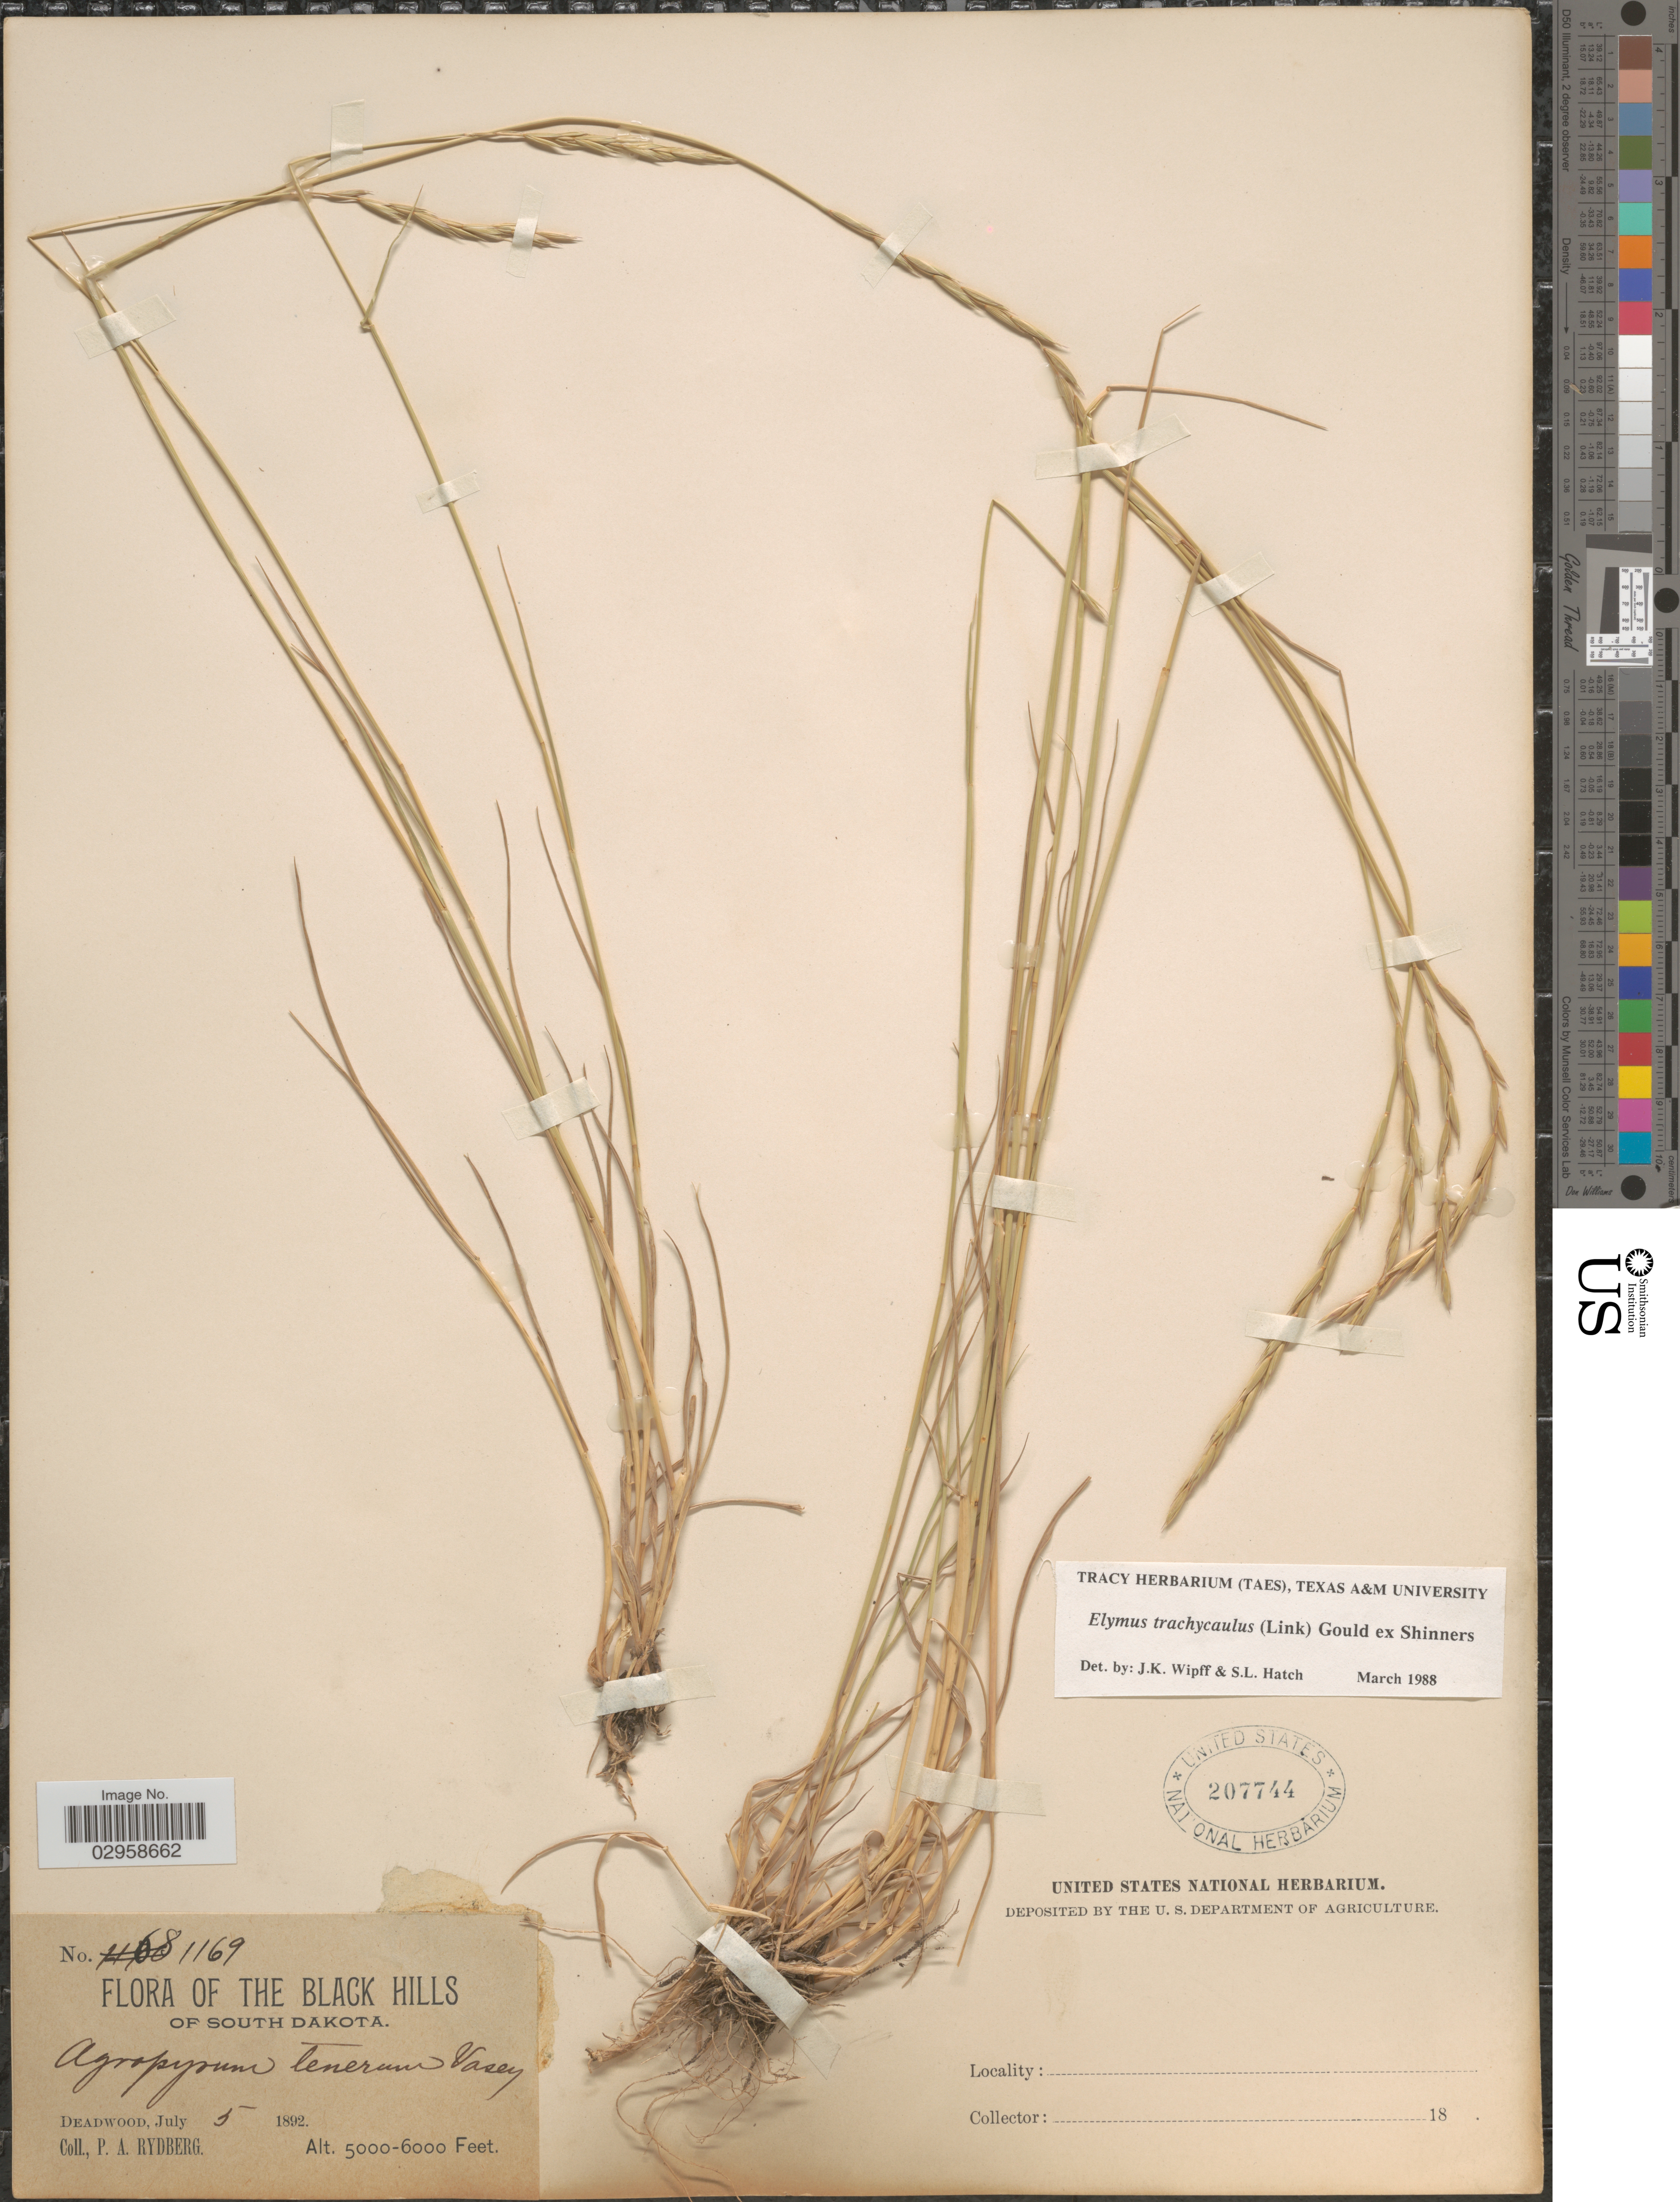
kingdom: Plantae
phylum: Tracheophyta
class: Liliopsida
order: Poales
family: Poaceae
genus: Elymus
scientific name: Elymus trachycaulus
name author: (Link) Gould ex Shinners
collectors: P. A. Rydberg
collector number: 1169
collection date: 1892-07-05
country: United States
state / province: South Dakota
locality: The Black Hills of South Dakota. Deadwood.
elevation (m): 1524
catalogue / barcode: US 207744